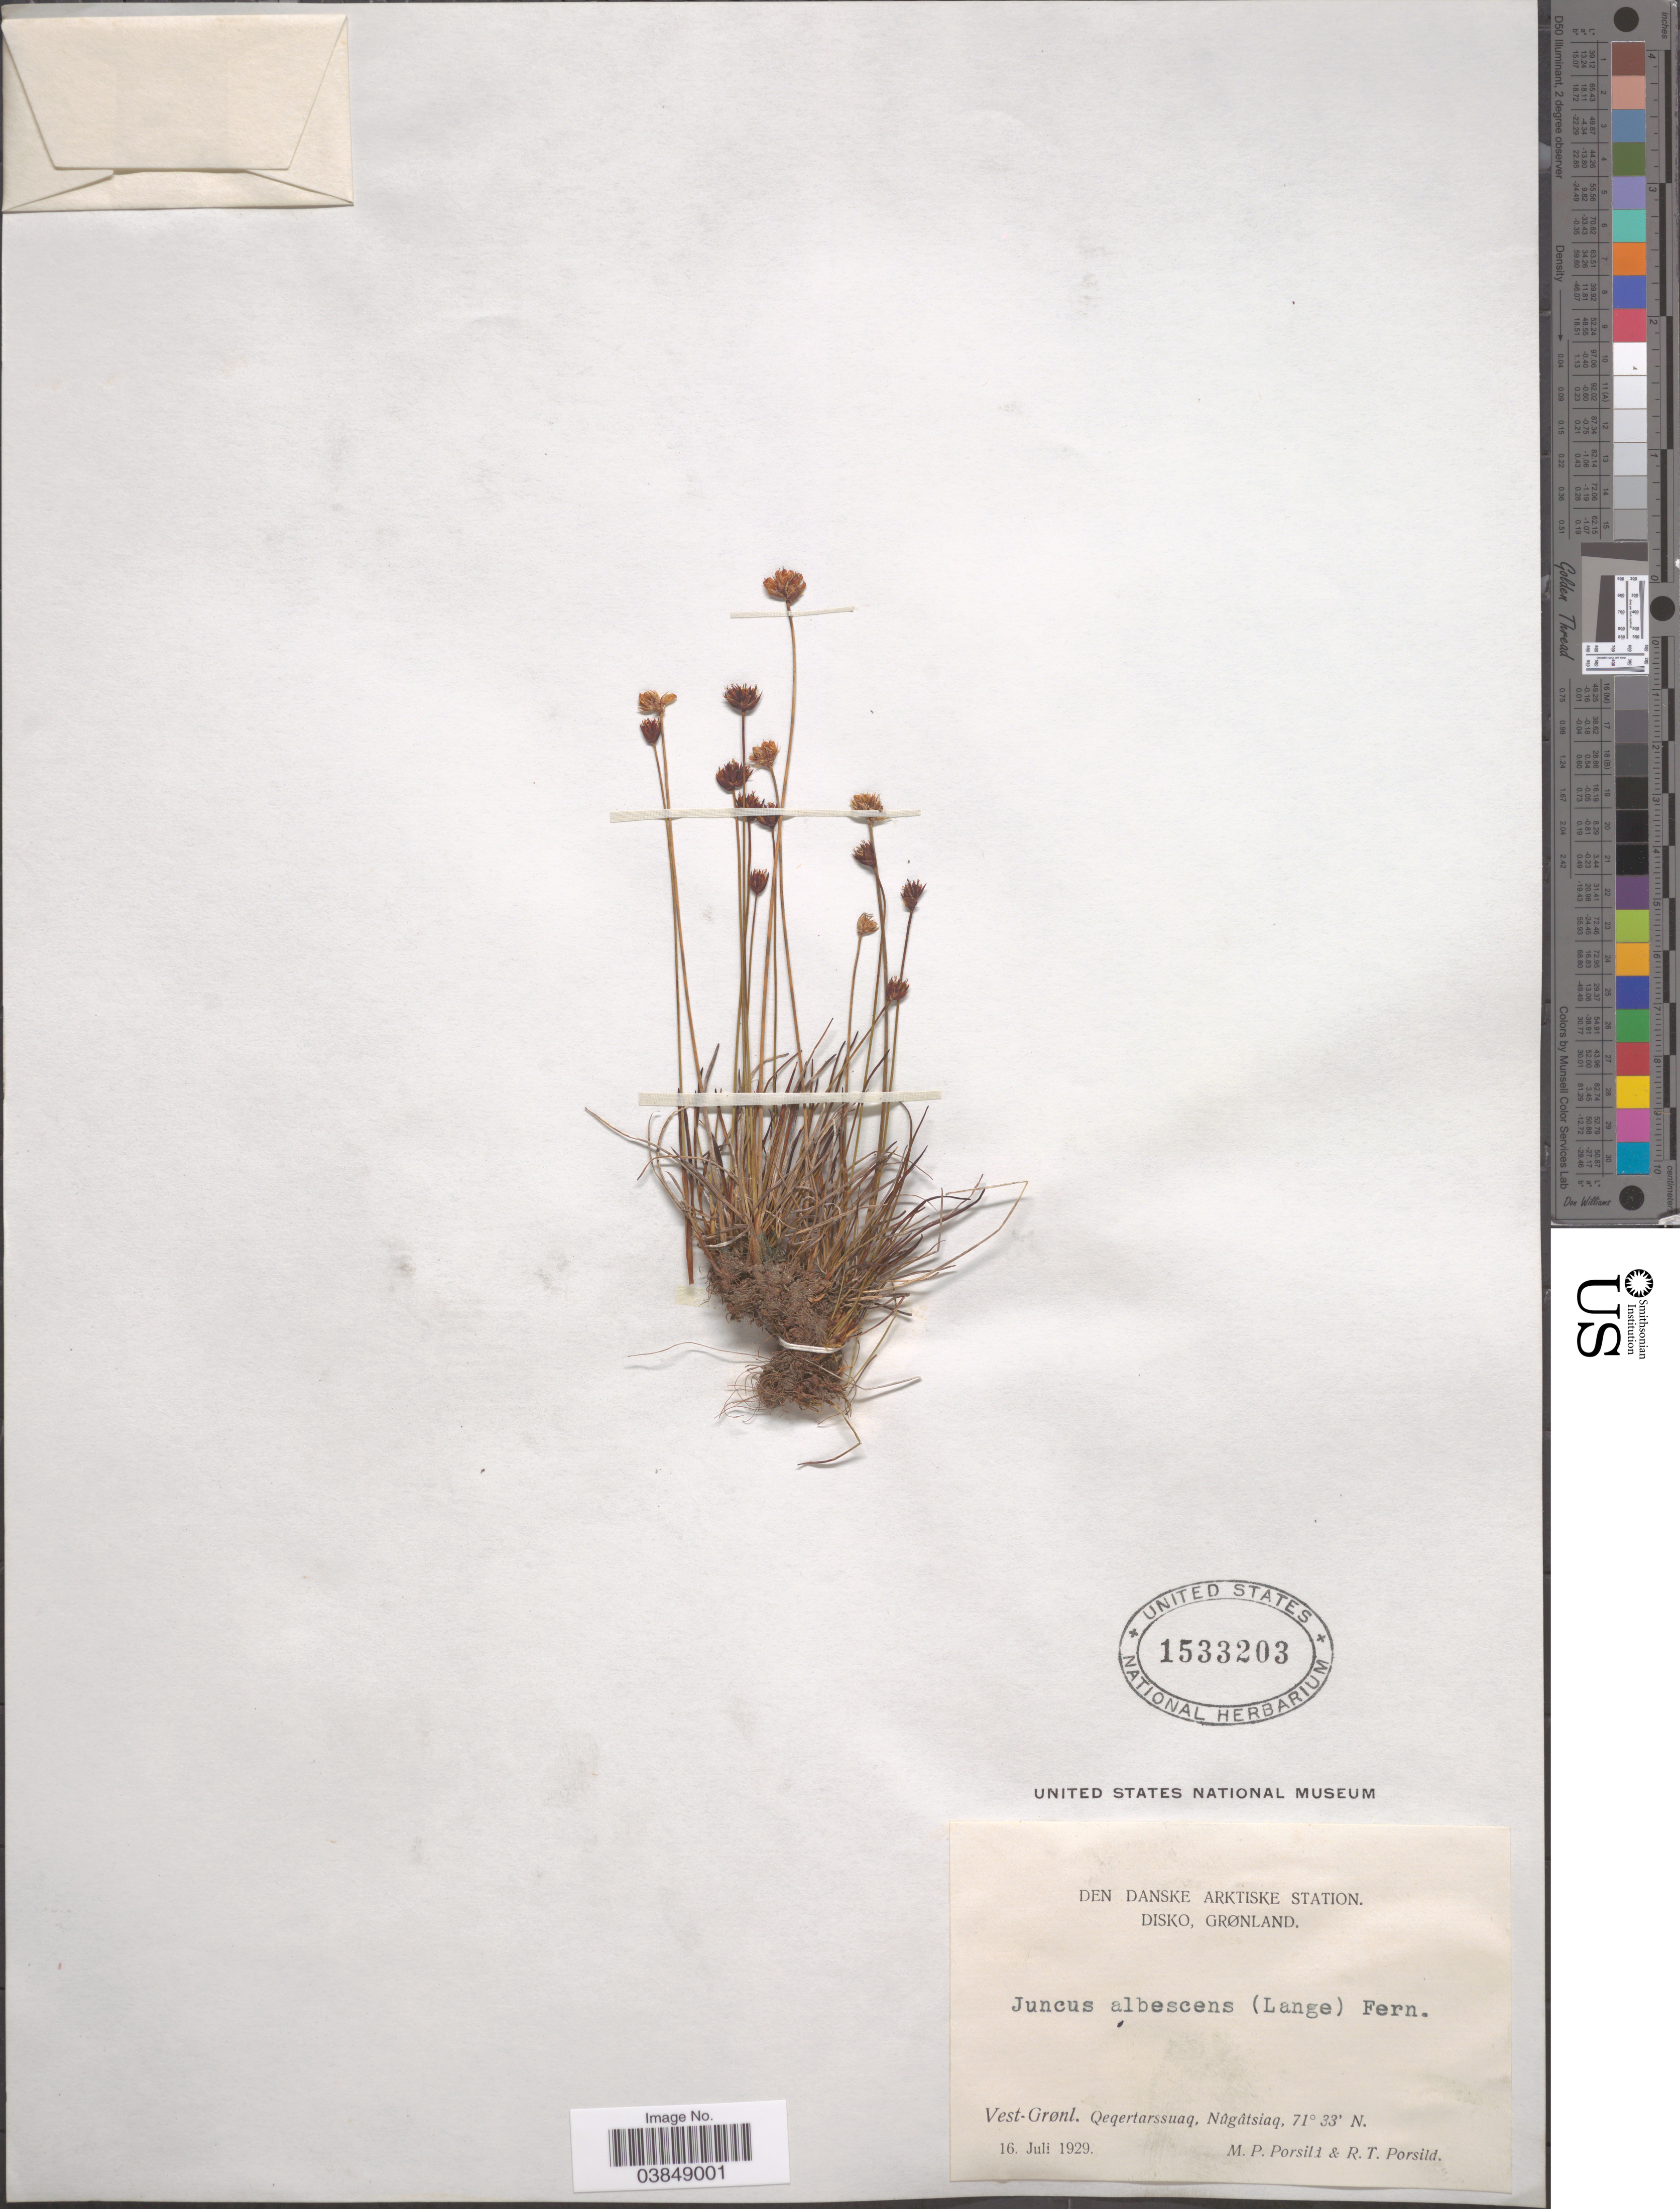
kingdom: Plantae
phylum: Tracheophyta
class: Liliopsida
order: Poales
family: Juncaceae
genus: Juncus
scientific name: Juncus albescens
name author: Fernald & Lange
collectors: M. P. Porsild & R. T. Porsild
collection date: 1929-07-16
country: Greenland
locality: Den Danske Arktiske Station. Disko, Grønland. Vest-Grønl. Qeqertarssuaq, Nûgâtsiaq.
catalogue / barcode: US 1533203